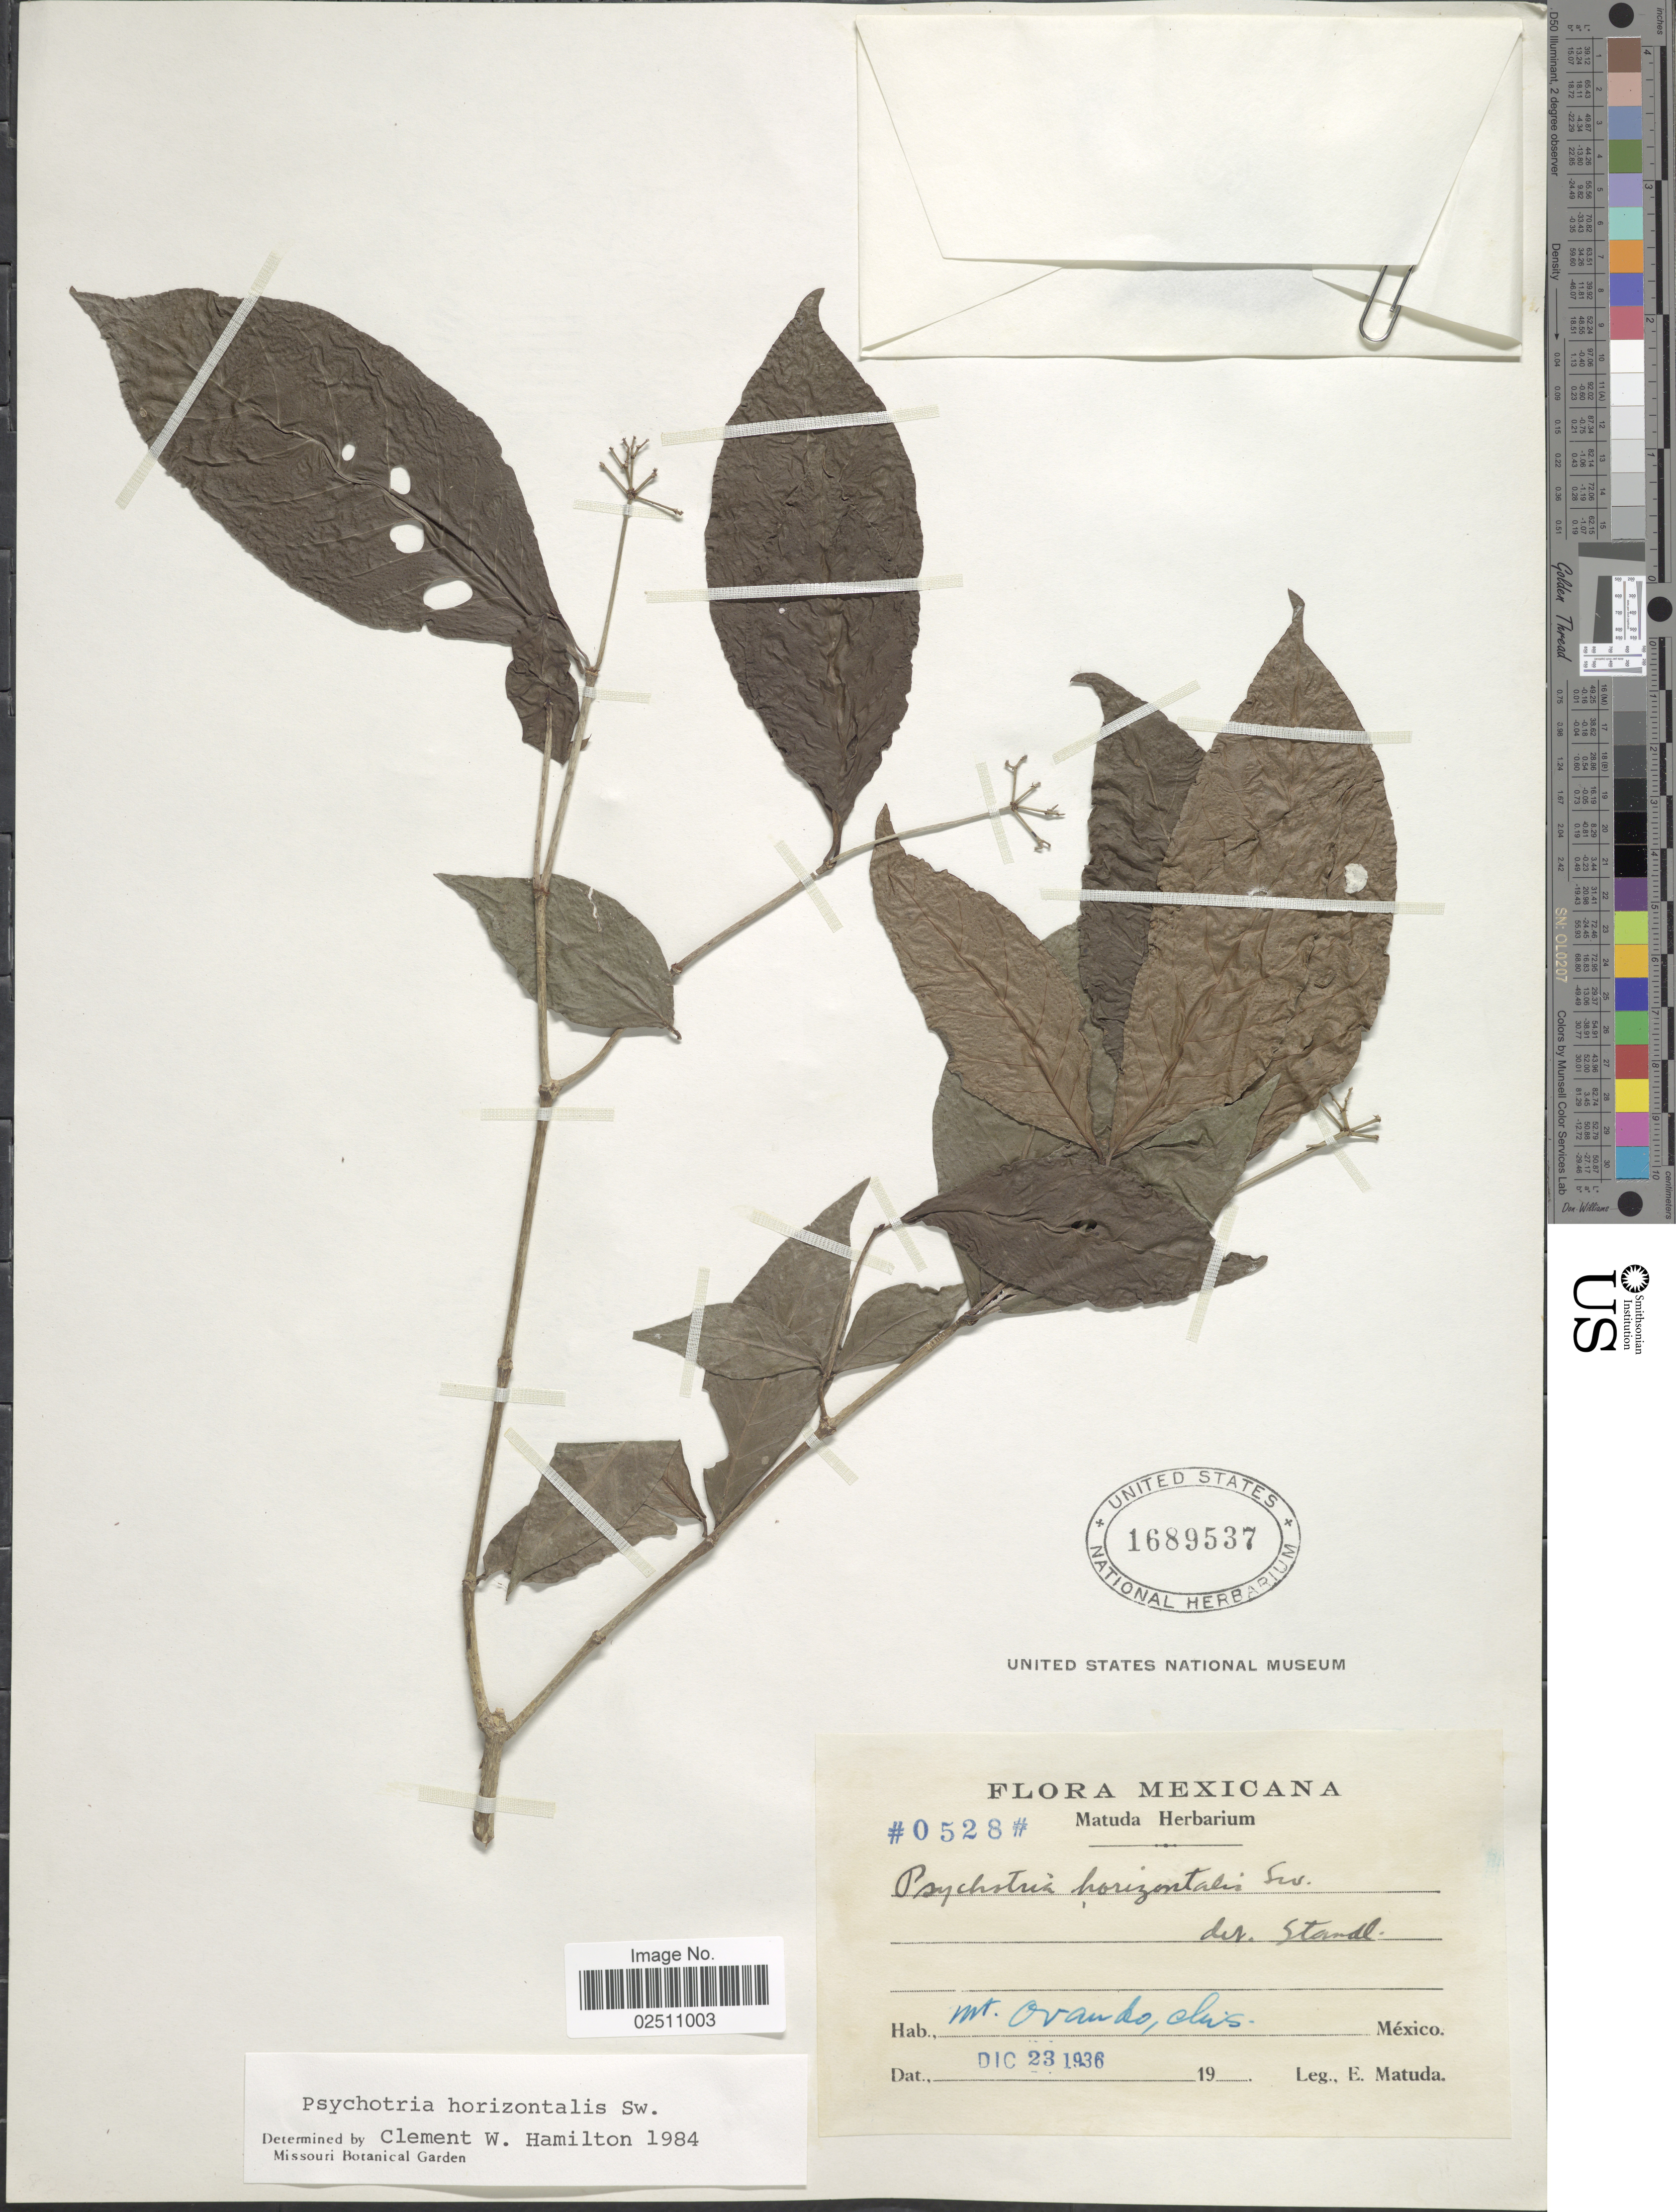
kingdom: Plantae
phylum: Tracheophyta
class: Magnoliopsida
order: Gentianales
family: Rubiaceae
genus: Psychotria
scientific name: Psychotria horizontalis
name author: Sw.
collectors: E. Matuda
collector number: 0528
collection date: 1936-12-23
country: Mexico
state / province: Chiapas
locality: Mt. Ovando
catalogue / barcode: US 1689537